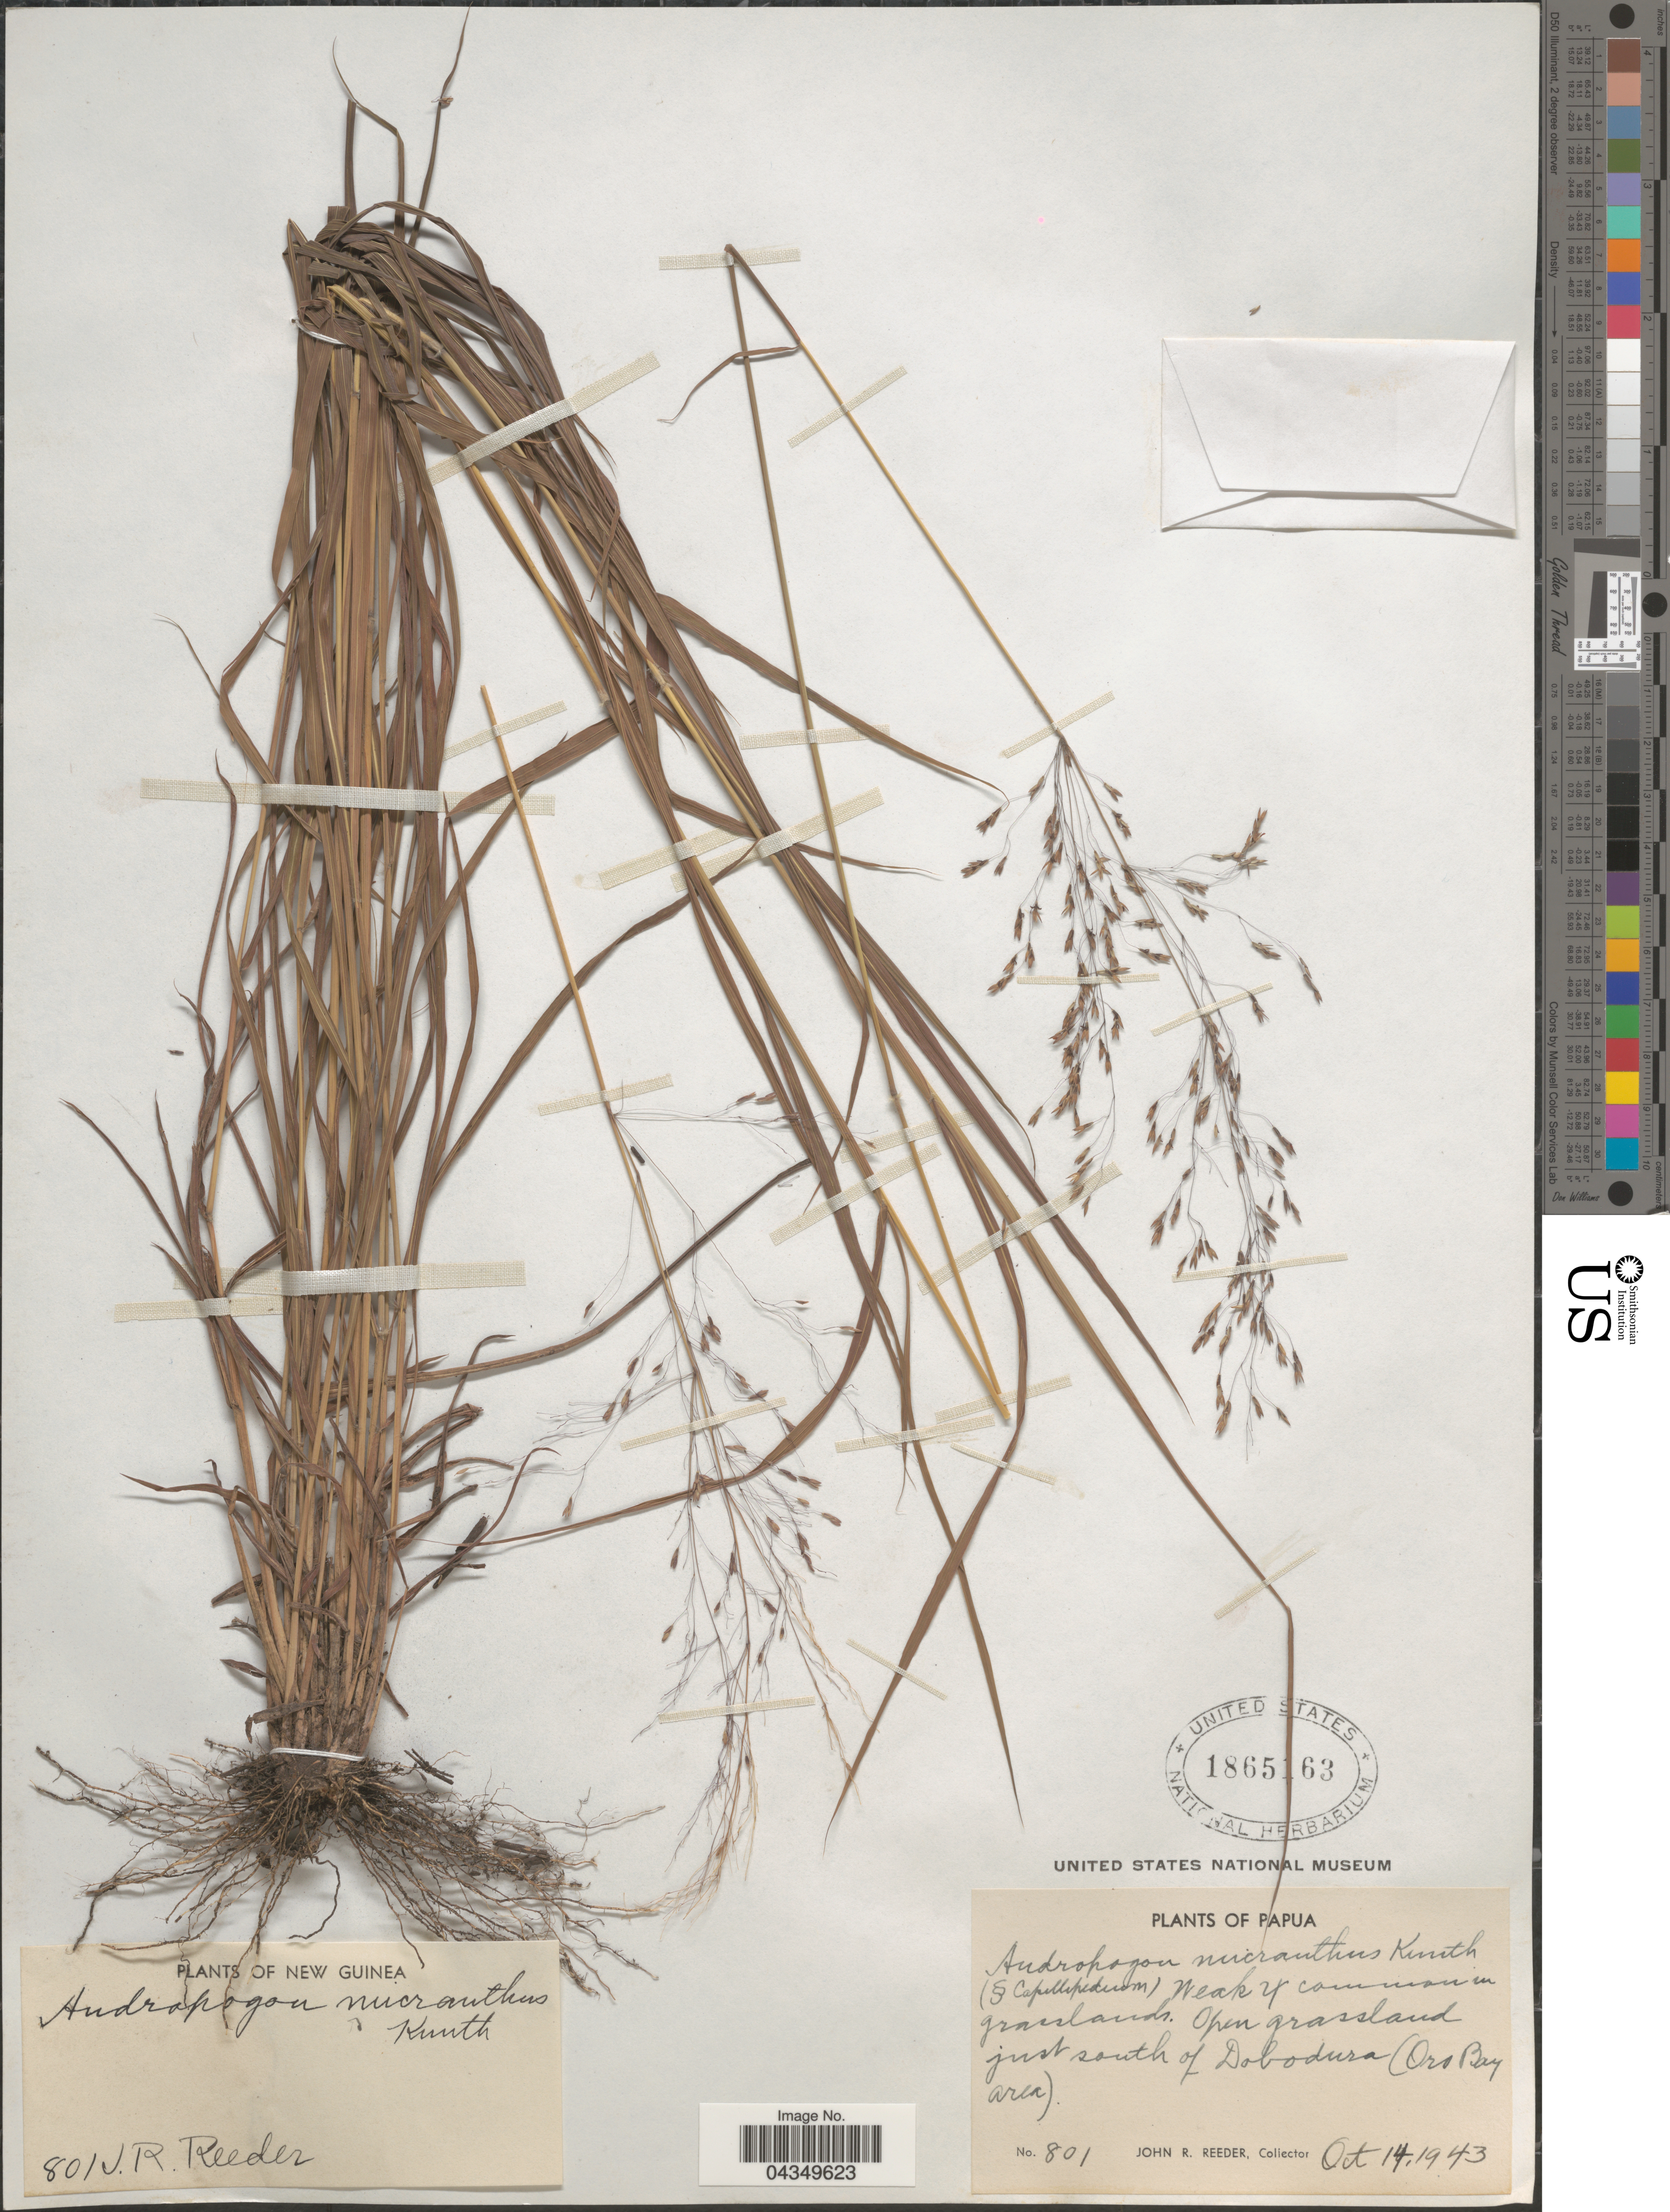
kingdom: Plantae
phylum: Tracheophyta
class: Liliopsida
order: Poales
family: Poaceae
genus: Capillipedium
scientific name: Capillipedium parviflorum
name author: (R. Br.) Stapf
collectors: J. R. Reeder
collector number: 801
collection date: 1943-10-14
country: Papua New Guinea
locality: New Guinea. Papua. Just south of Dobodura (Oro Bay area).